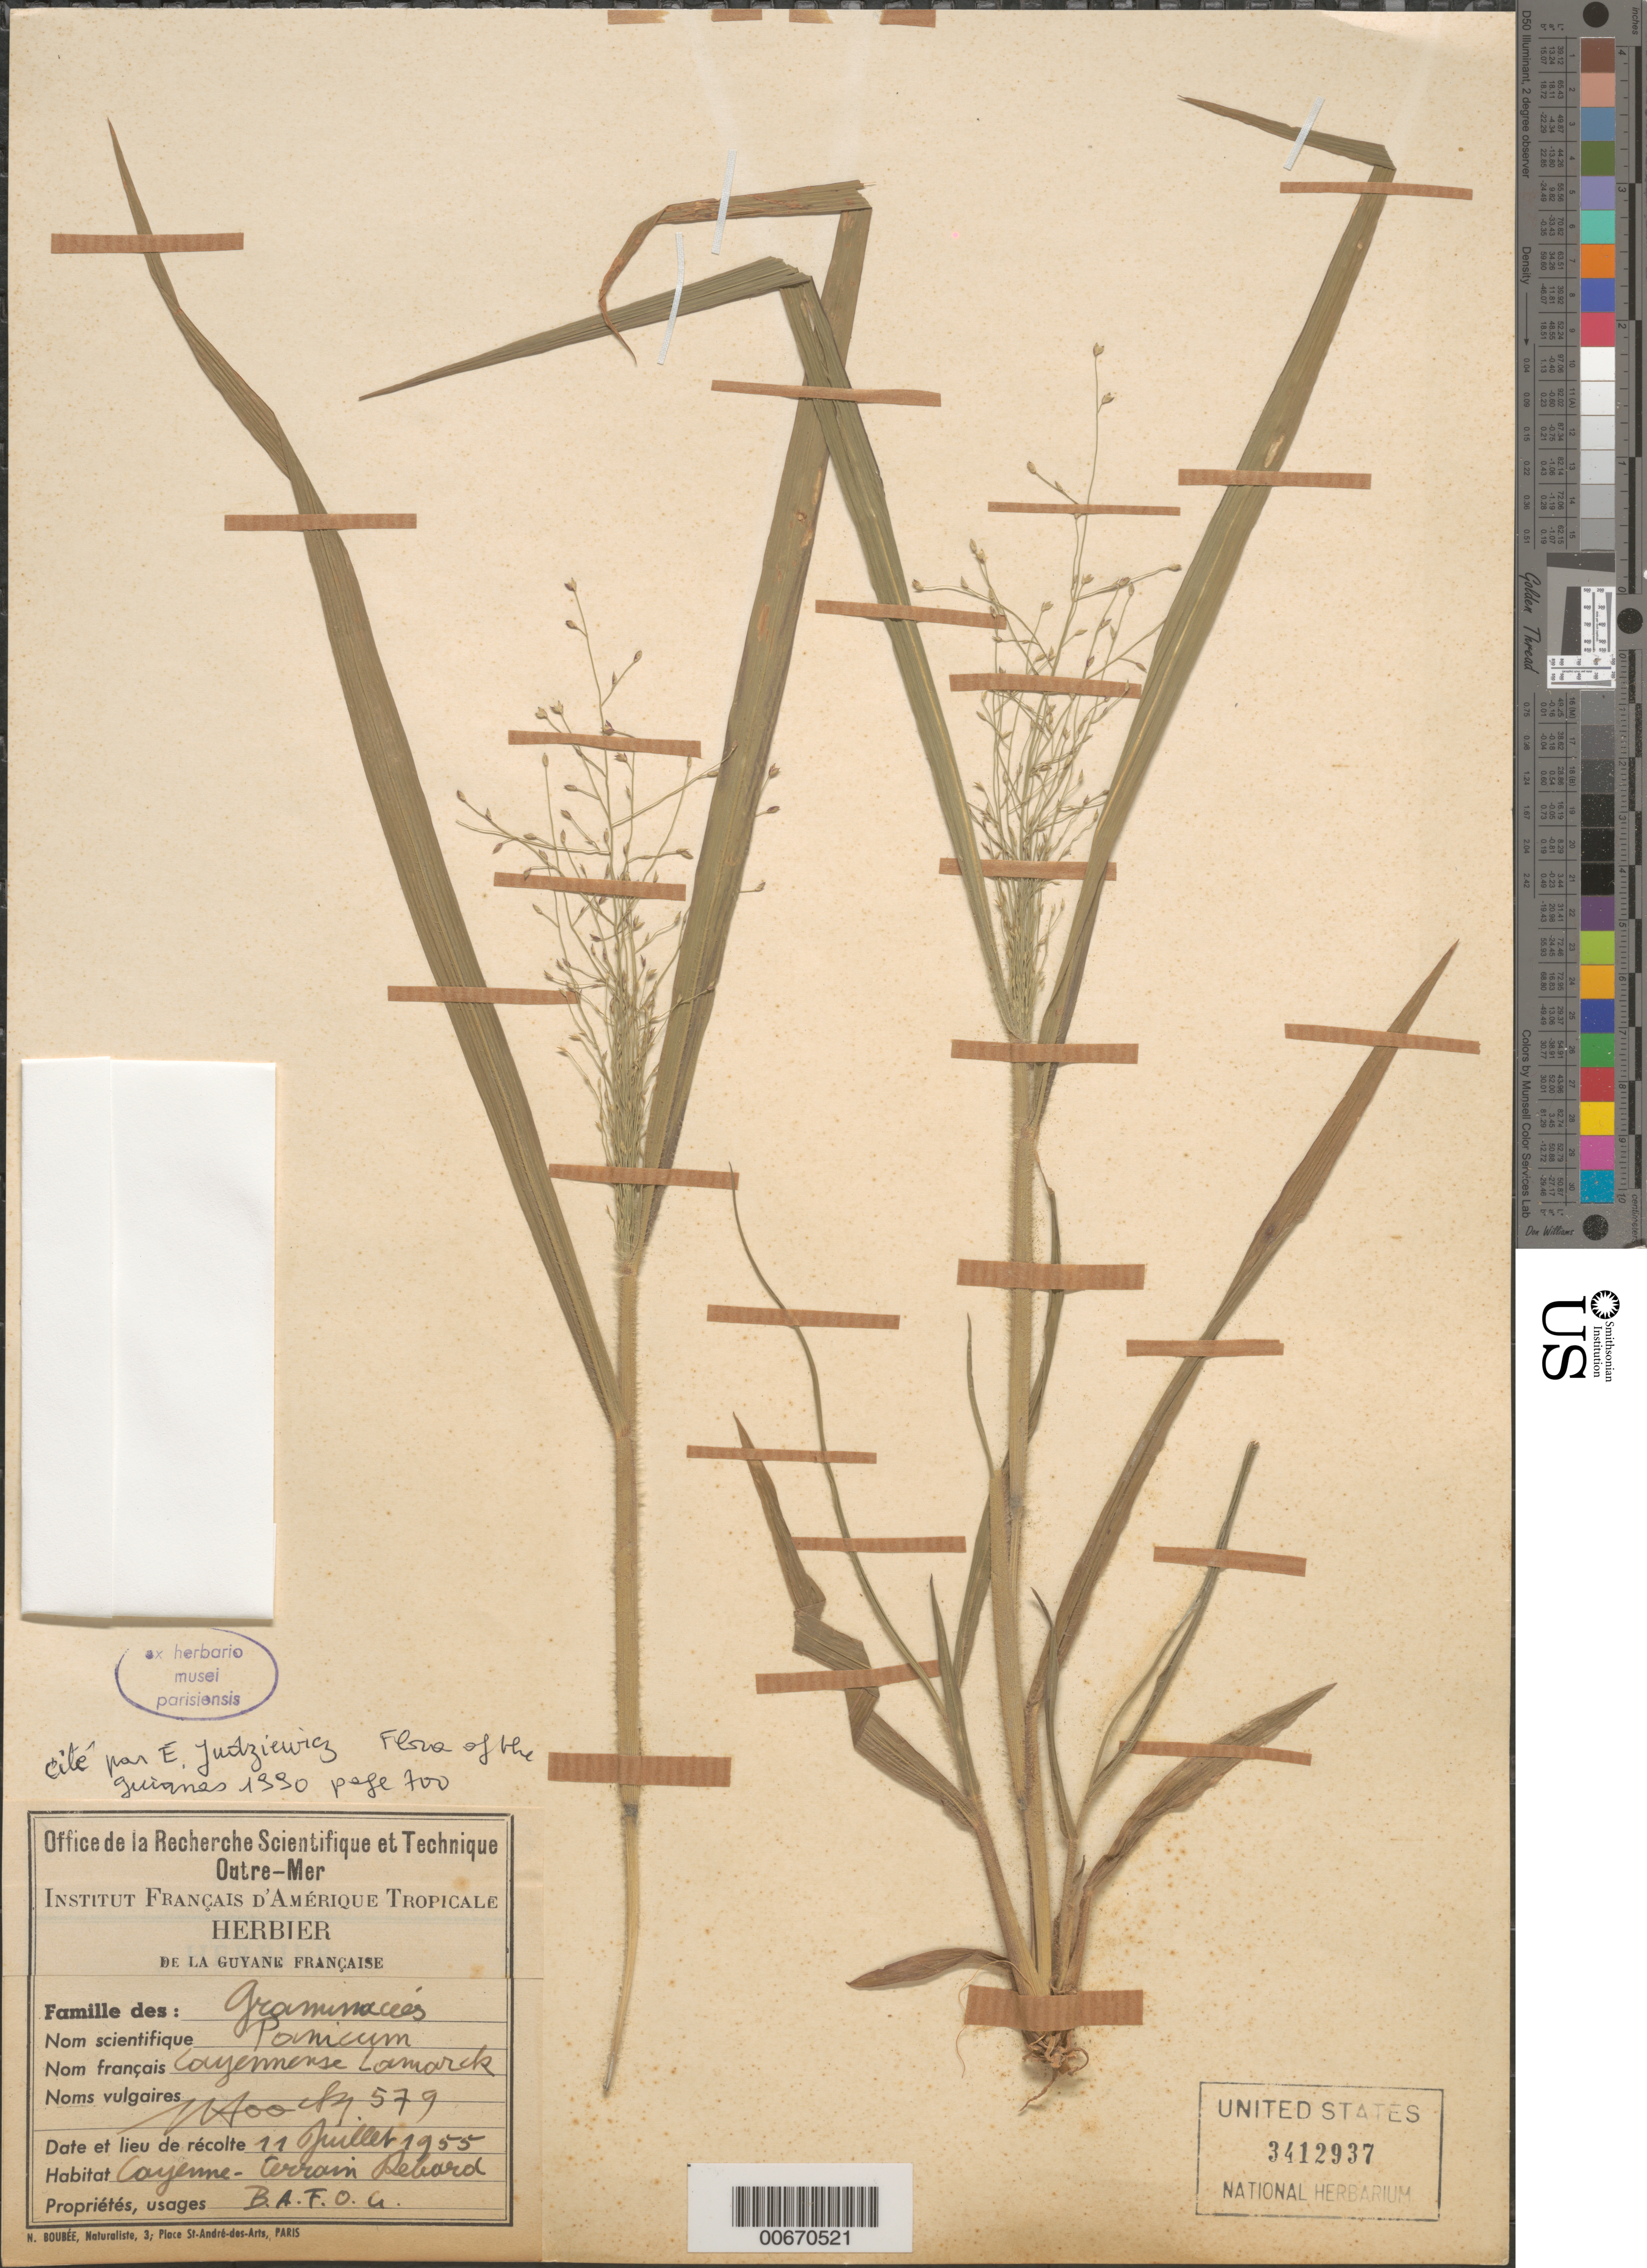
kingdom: Plantae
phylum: Tracheophyta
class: Liliopsida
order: Poales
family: Poaceae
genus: Panicum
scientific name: Panicum cayennense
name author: Lam.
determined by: Judziewicz, E. J.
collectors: J. Hoock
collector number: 579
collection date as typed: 11-Jul-55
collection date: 1955-07-11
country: French Guiana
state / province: Cayenne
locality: Cayenne, terrain Rebord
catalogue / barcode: US 3412937